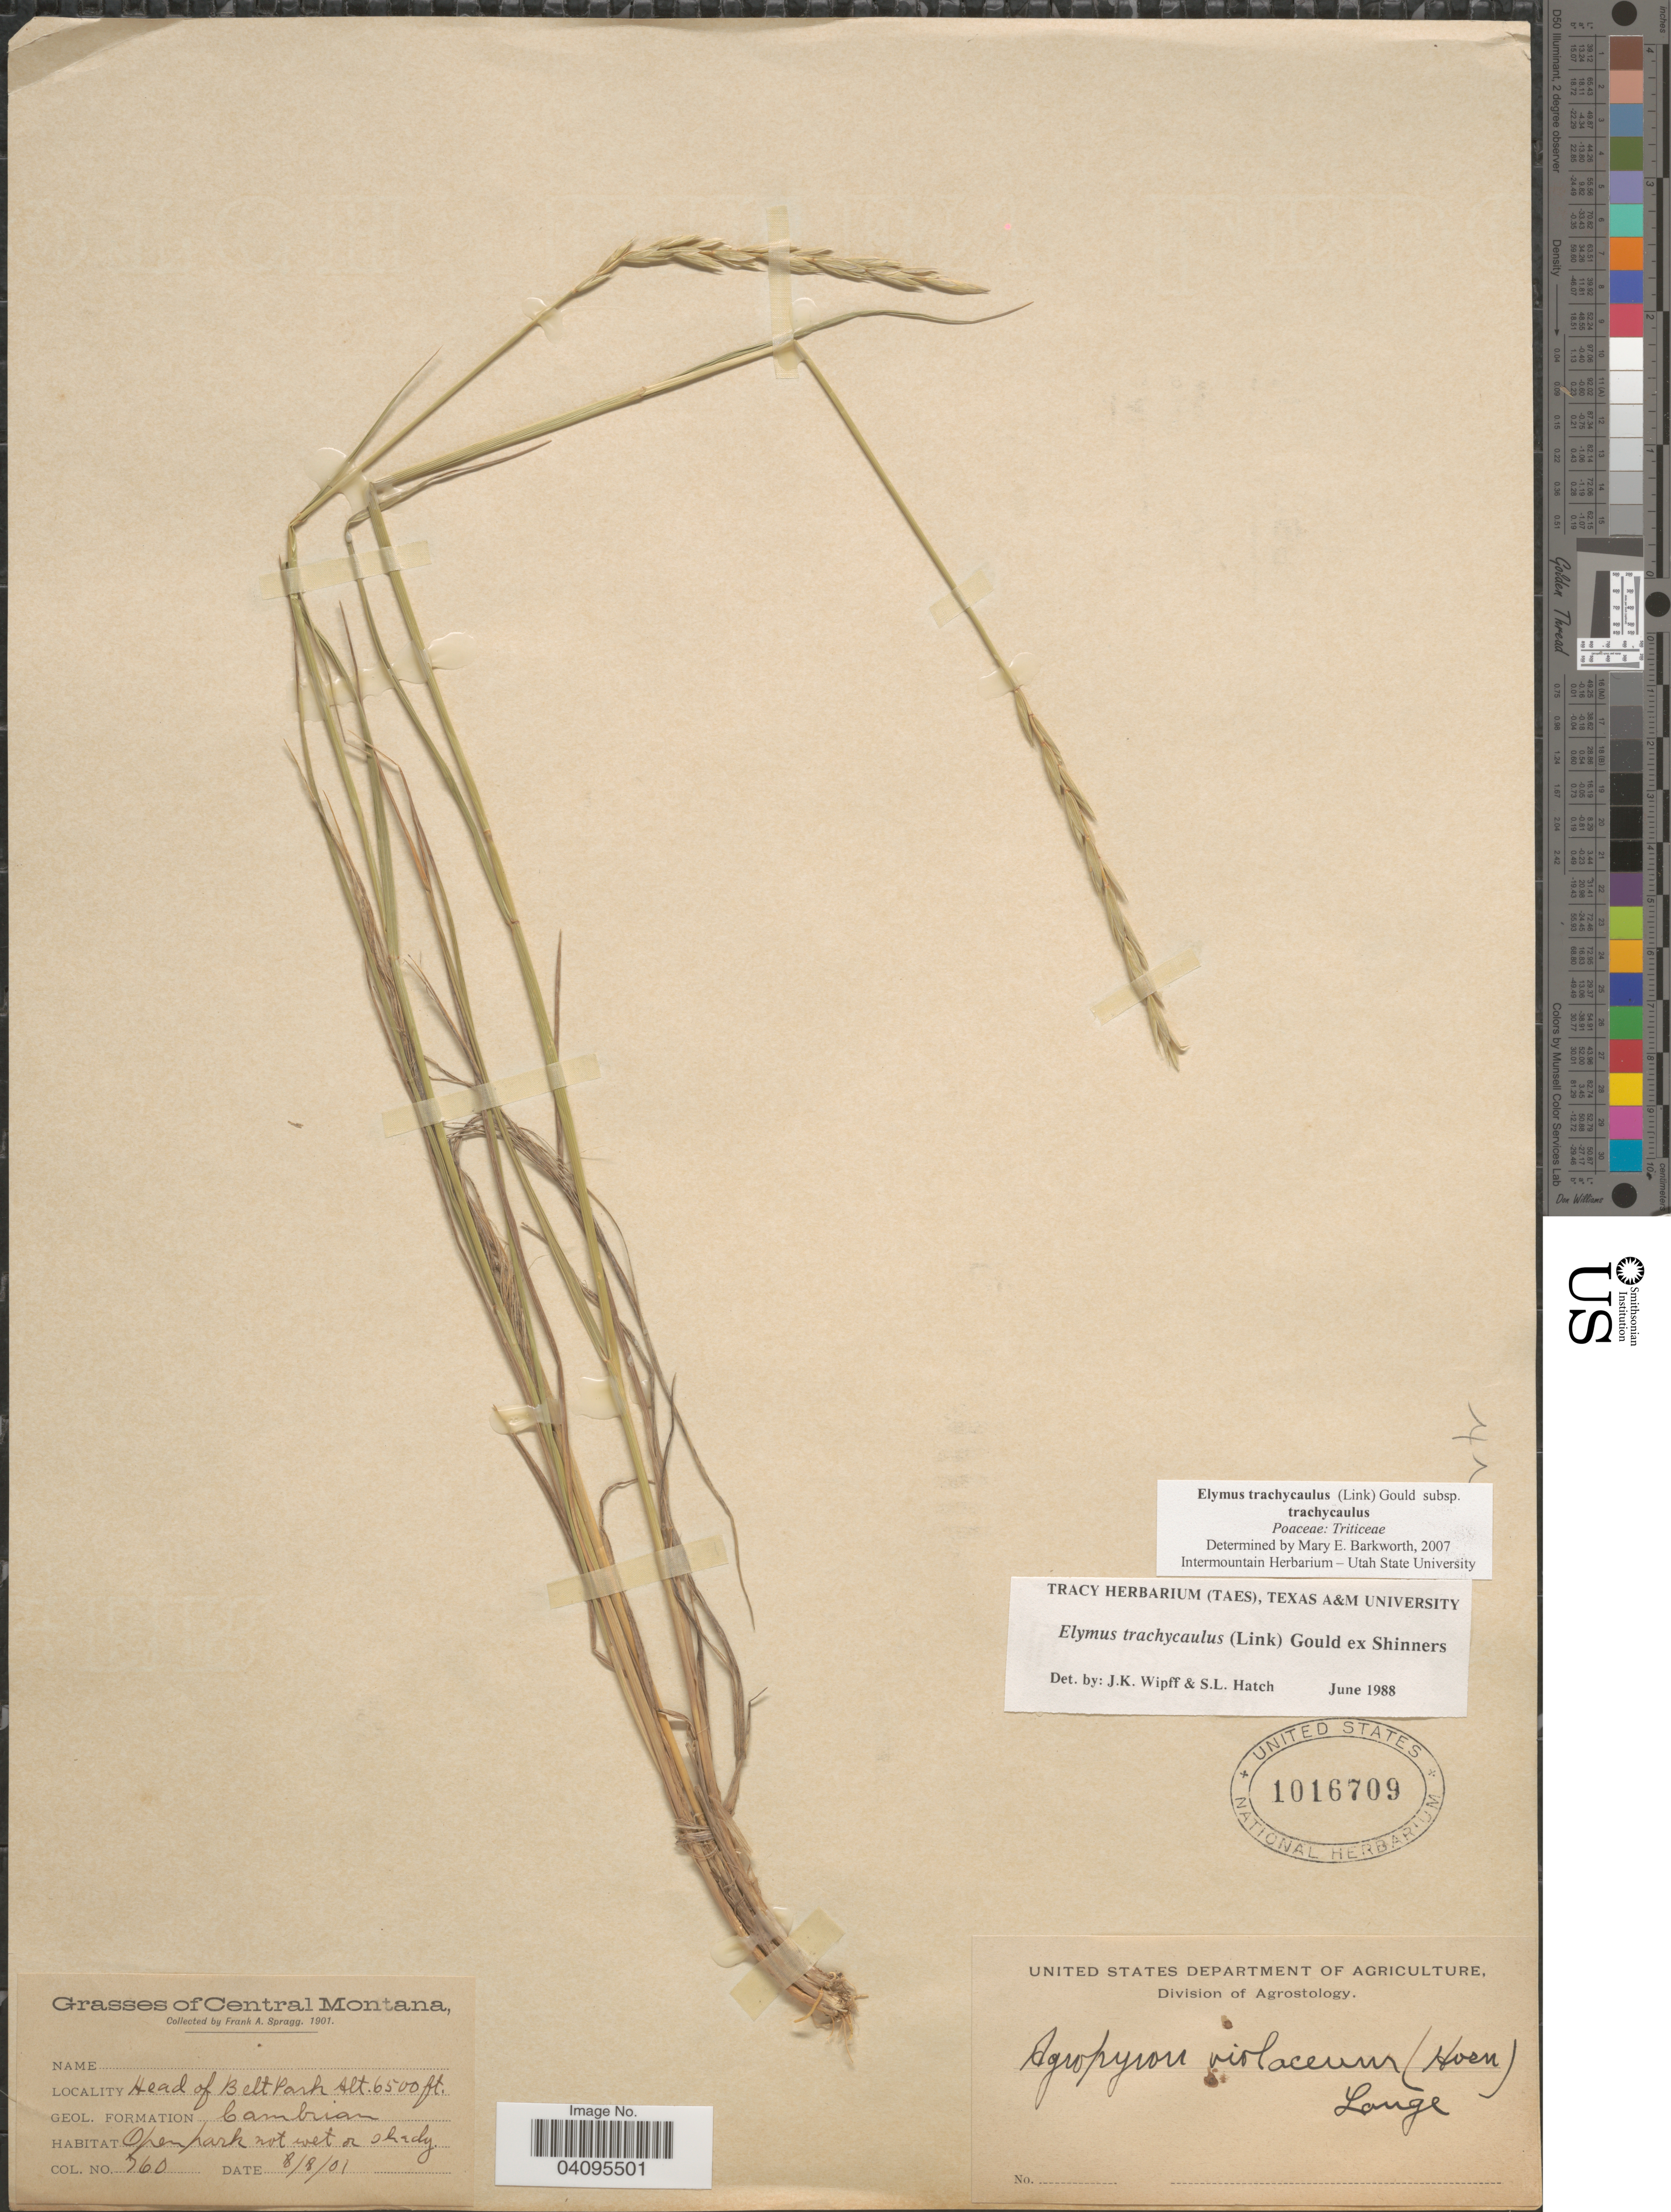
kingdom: Plantae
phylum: Tracheophyta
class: Liliopsida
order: Poales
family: Poaceae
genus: Elymus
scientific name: Elymus trachycaulus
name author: (Link) Gould ex Shinners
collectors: F. Spragg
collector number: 760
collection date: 1901-08-08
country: United States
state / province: Montana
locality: Central Montana. Head of Belt Park. Geol. Formation Cambrian.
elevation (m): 1981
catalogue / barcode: US 1016709